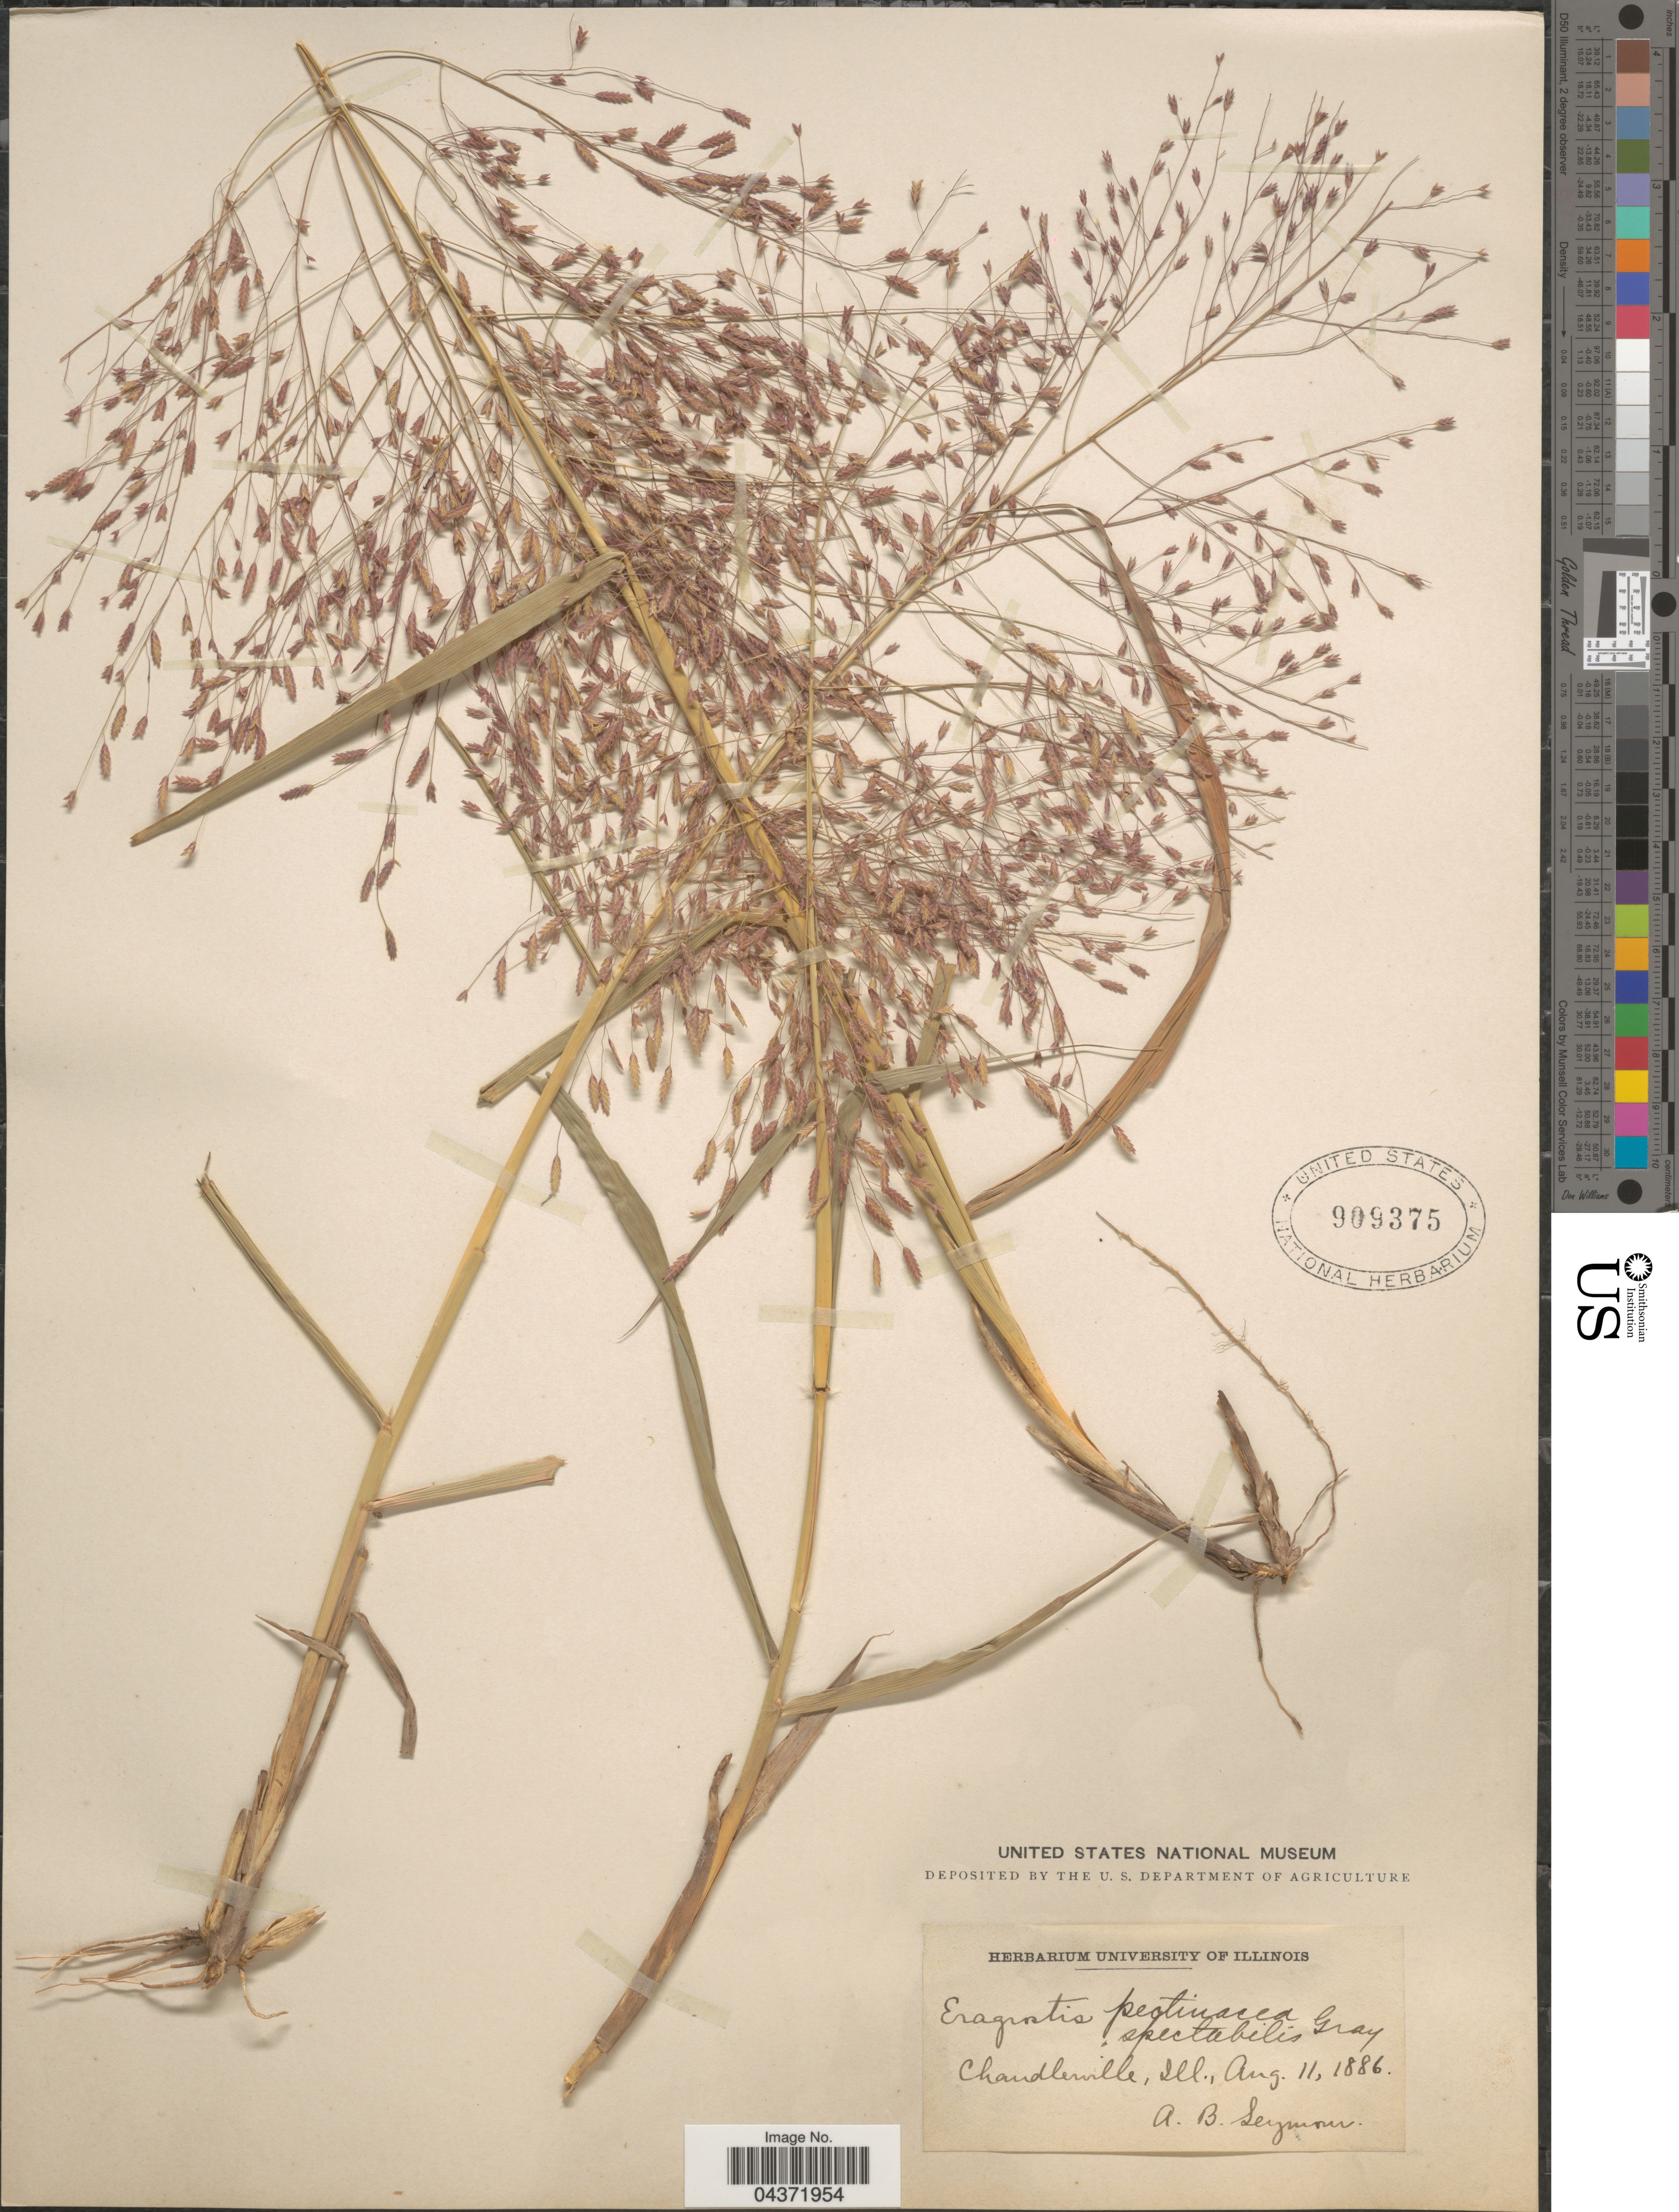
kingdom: Plantae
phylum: Tracheophyta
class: Liliopsida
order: Poales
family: Poaceae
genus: Eragrostis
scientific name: Eragrostis spectabilis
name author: (Pursh) Steud.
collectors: A. Seymour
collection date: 1886-08-11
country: United States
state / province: Illinois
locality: Chandlerville.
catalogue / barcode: US 909375